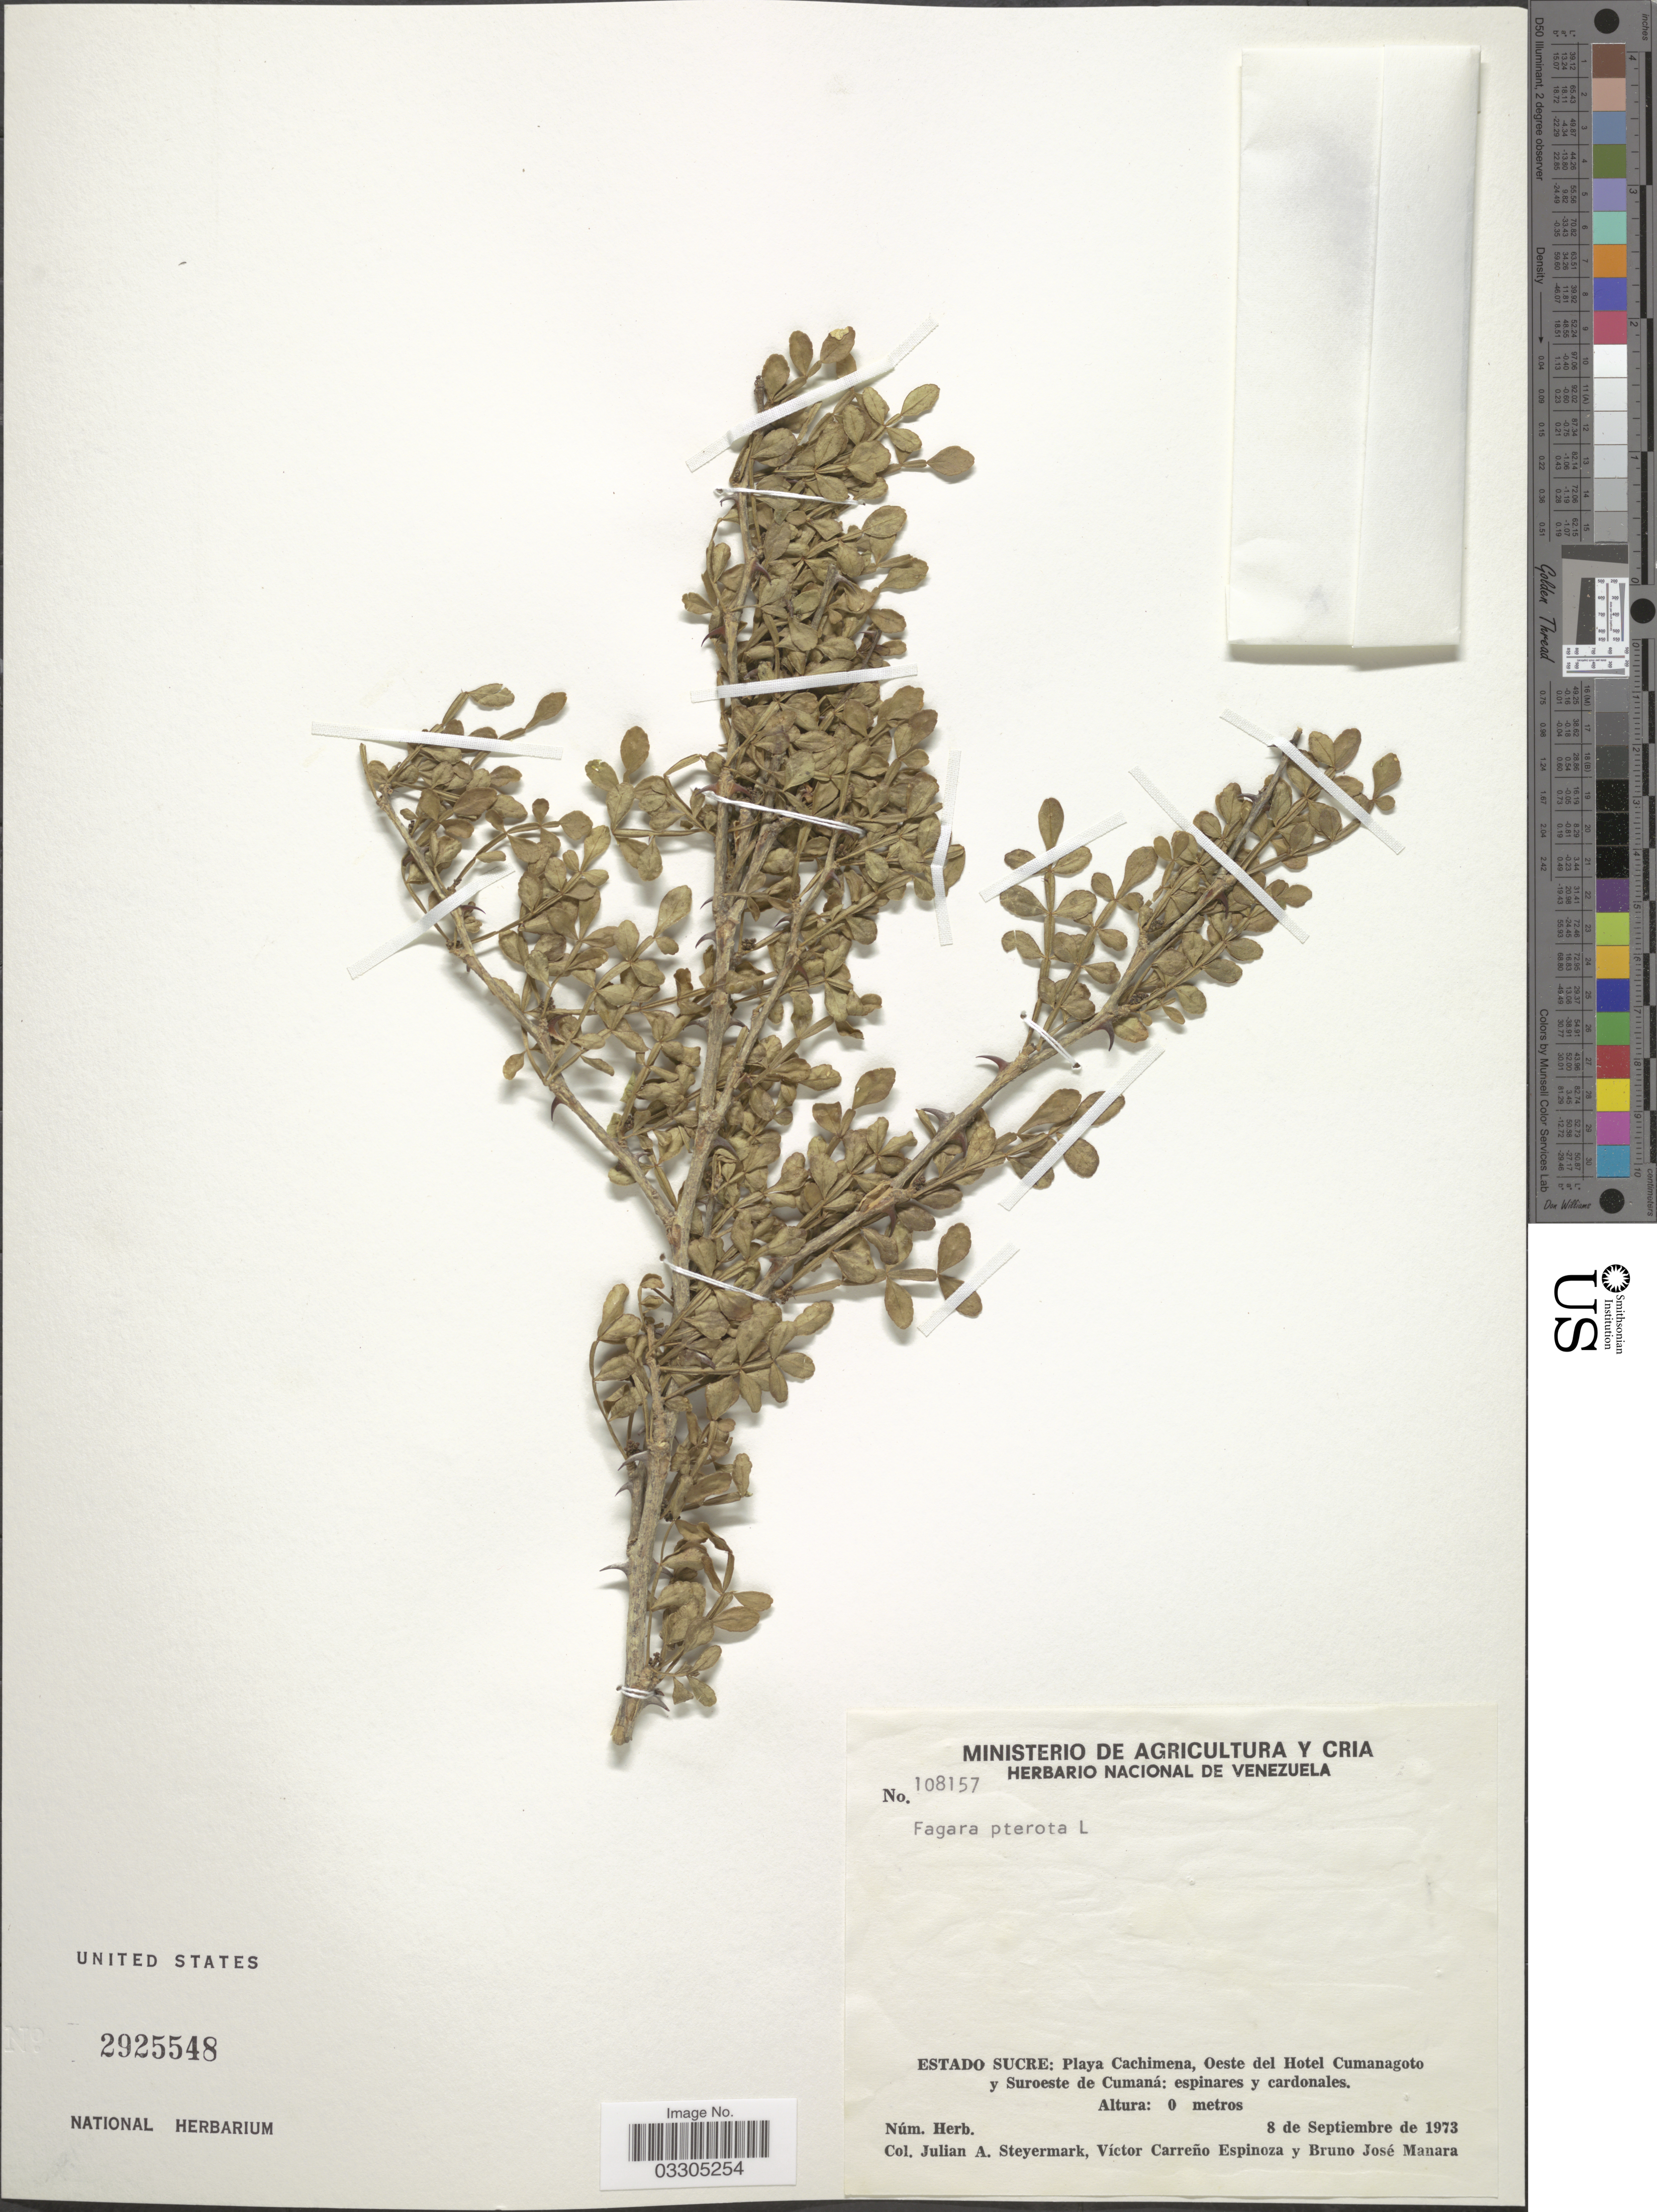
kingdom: Plantae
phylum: Tracheophyta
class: Magnoliopsida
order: Sapindales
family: Rutaceae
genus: Zanthoxylum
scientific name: Zanthoxylum fagara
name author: (L.) Sarg.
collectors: J. Steyermark, V. Espinoza & B. Manara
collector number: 108157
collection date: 1973-09-08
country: Venezuela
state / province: Sucre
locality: Playa Cachimena, Oeste del Hotel Cumanagoto y Suroeste de Cumaná.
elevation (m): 0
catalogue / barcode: US 2925548